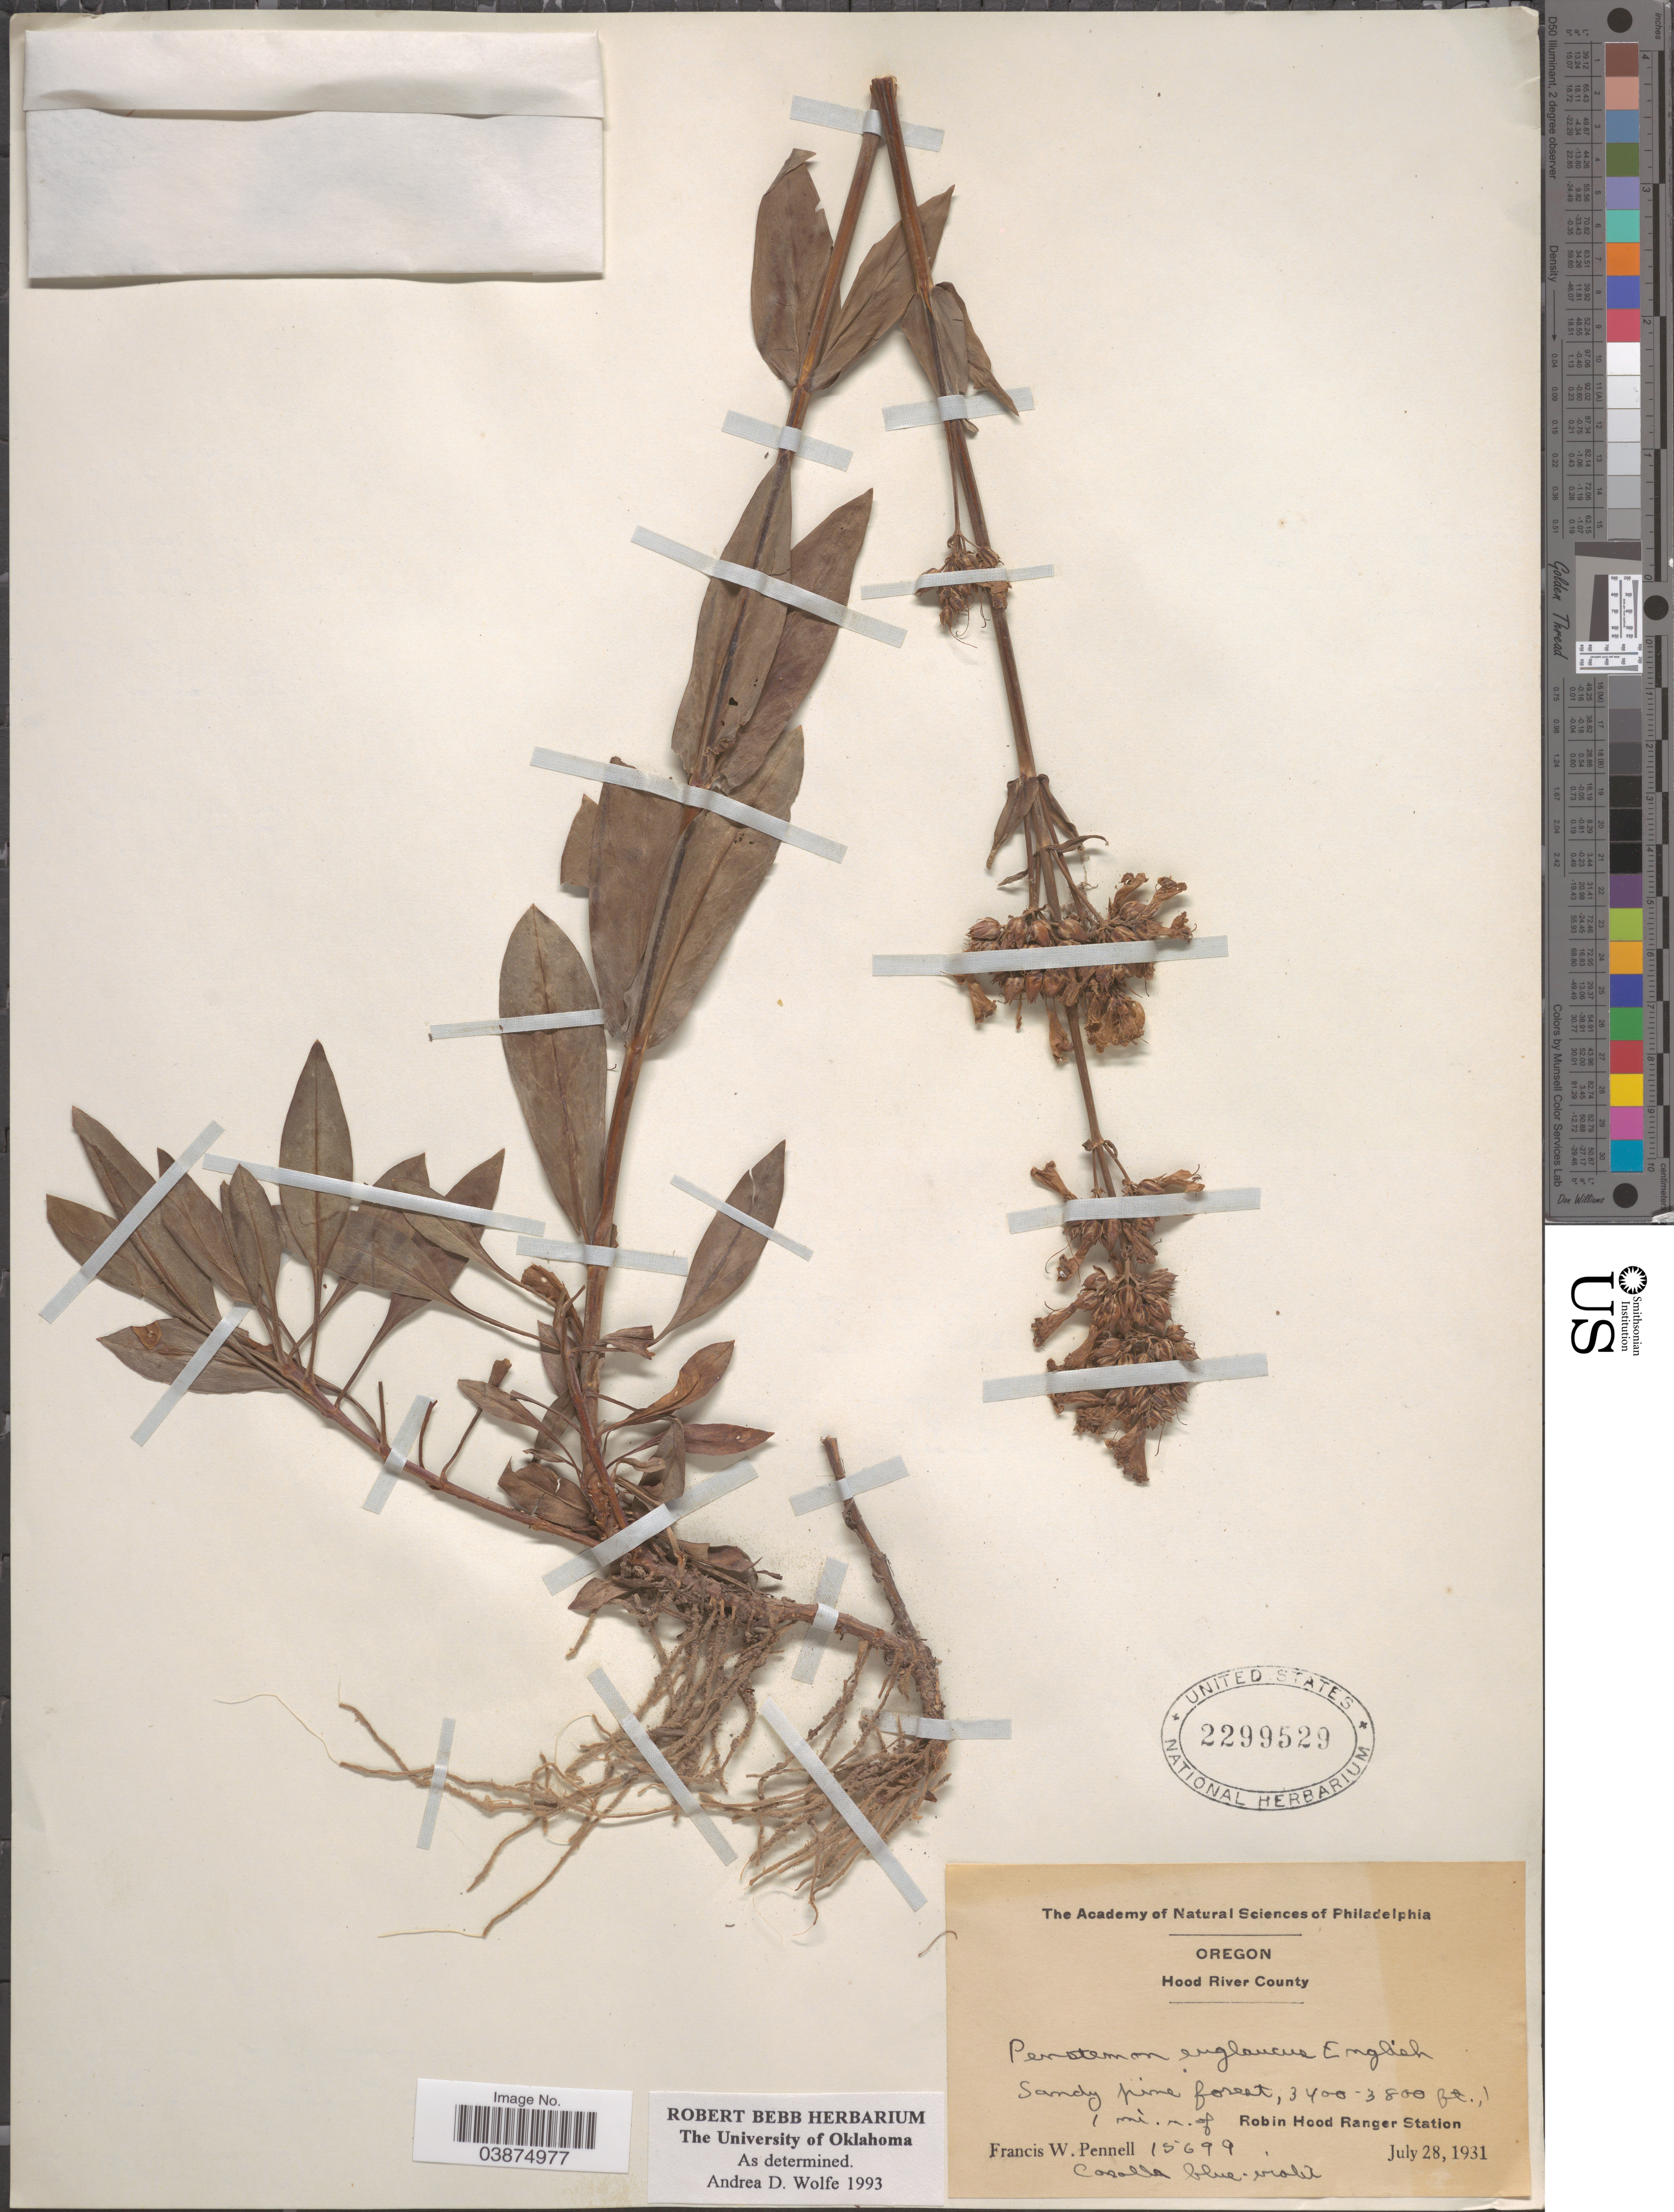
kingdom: Plantae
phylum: Tracheophyta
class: Magnoliopsida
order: Lamiales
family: Plantaginaceae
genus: Penstemon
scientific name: Penstemon euglaucus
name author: English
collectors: F. W. Pennell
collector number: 15699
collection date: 1931-07-28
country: United States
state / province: Oregon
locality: Hood River County. 1 mi. n. of Robin Hood Ranger Station.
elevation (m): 1036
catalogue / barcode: US 2299529